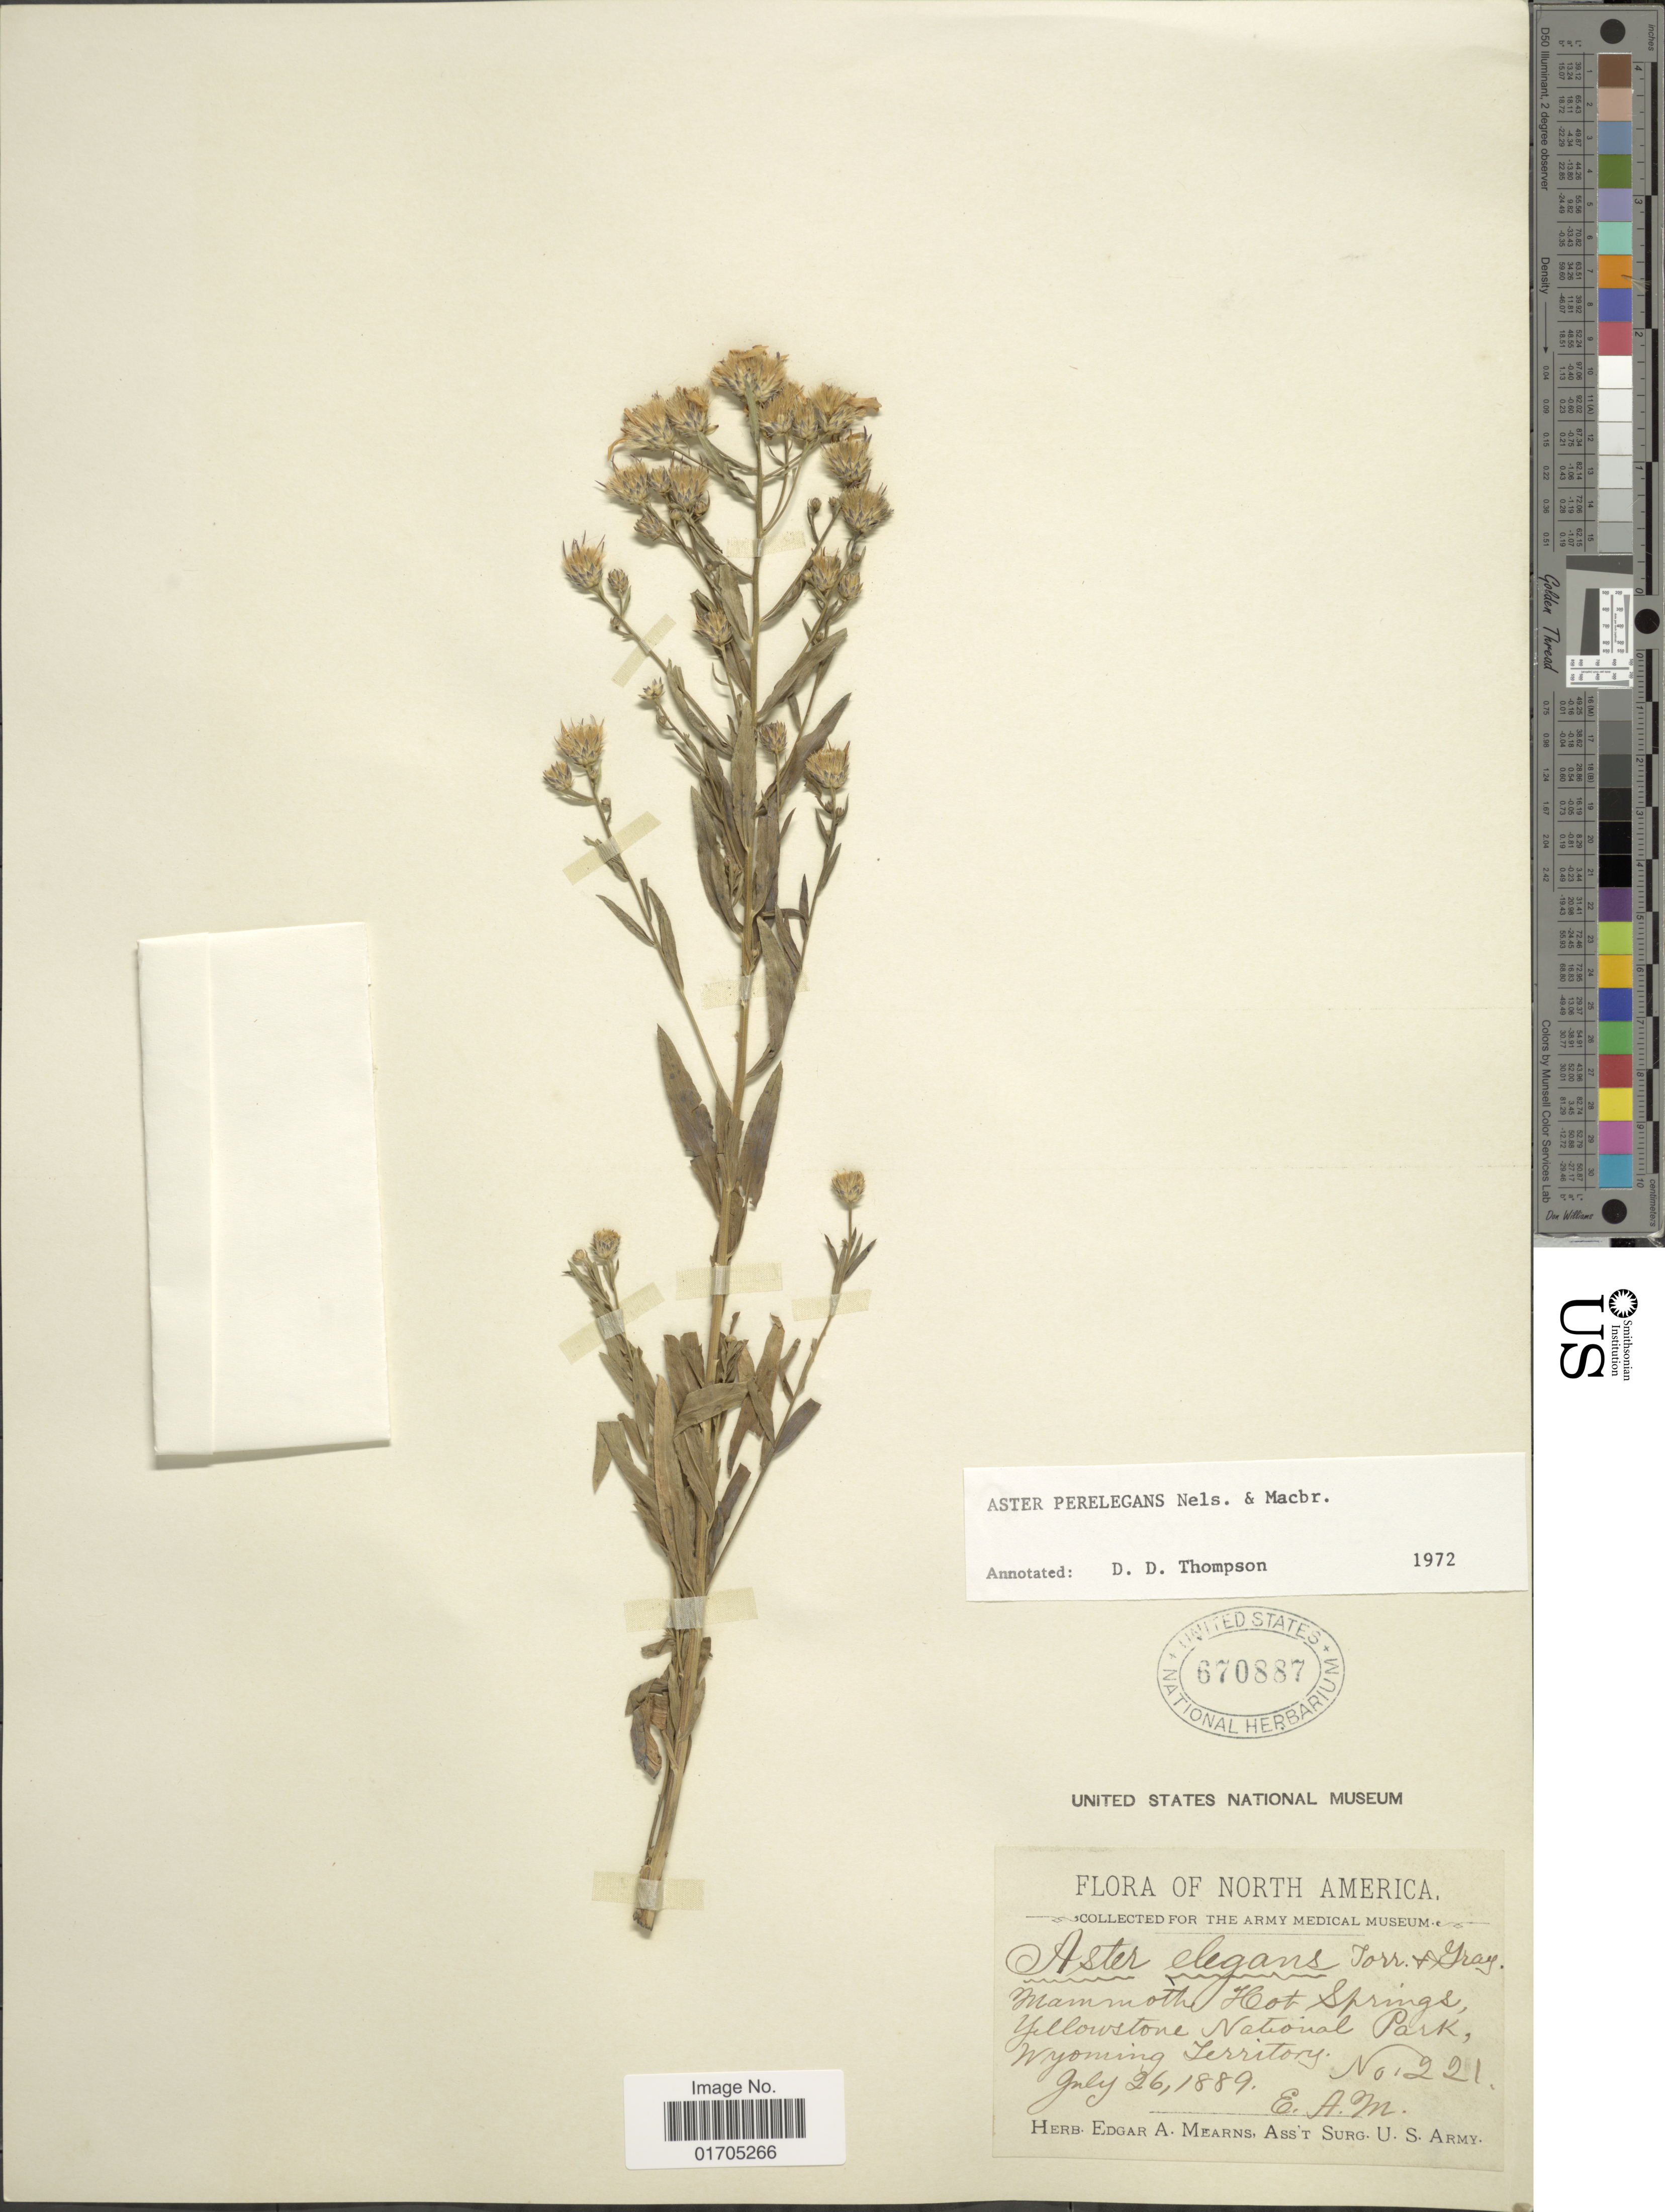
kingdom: Plantae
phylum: Tracheophyta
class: Magnoliopsida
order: Asterales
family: Asteraceae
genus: Eucephalus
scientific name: Eucephalus elegans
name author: Nutt.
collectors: E. A. Mearns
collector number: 221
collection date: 1889-07-26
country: United States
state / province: Wyoming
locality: North America, Mammoth Hot Springs, Yellowstone National Park, Wyoming Territory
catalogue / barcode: US 670887